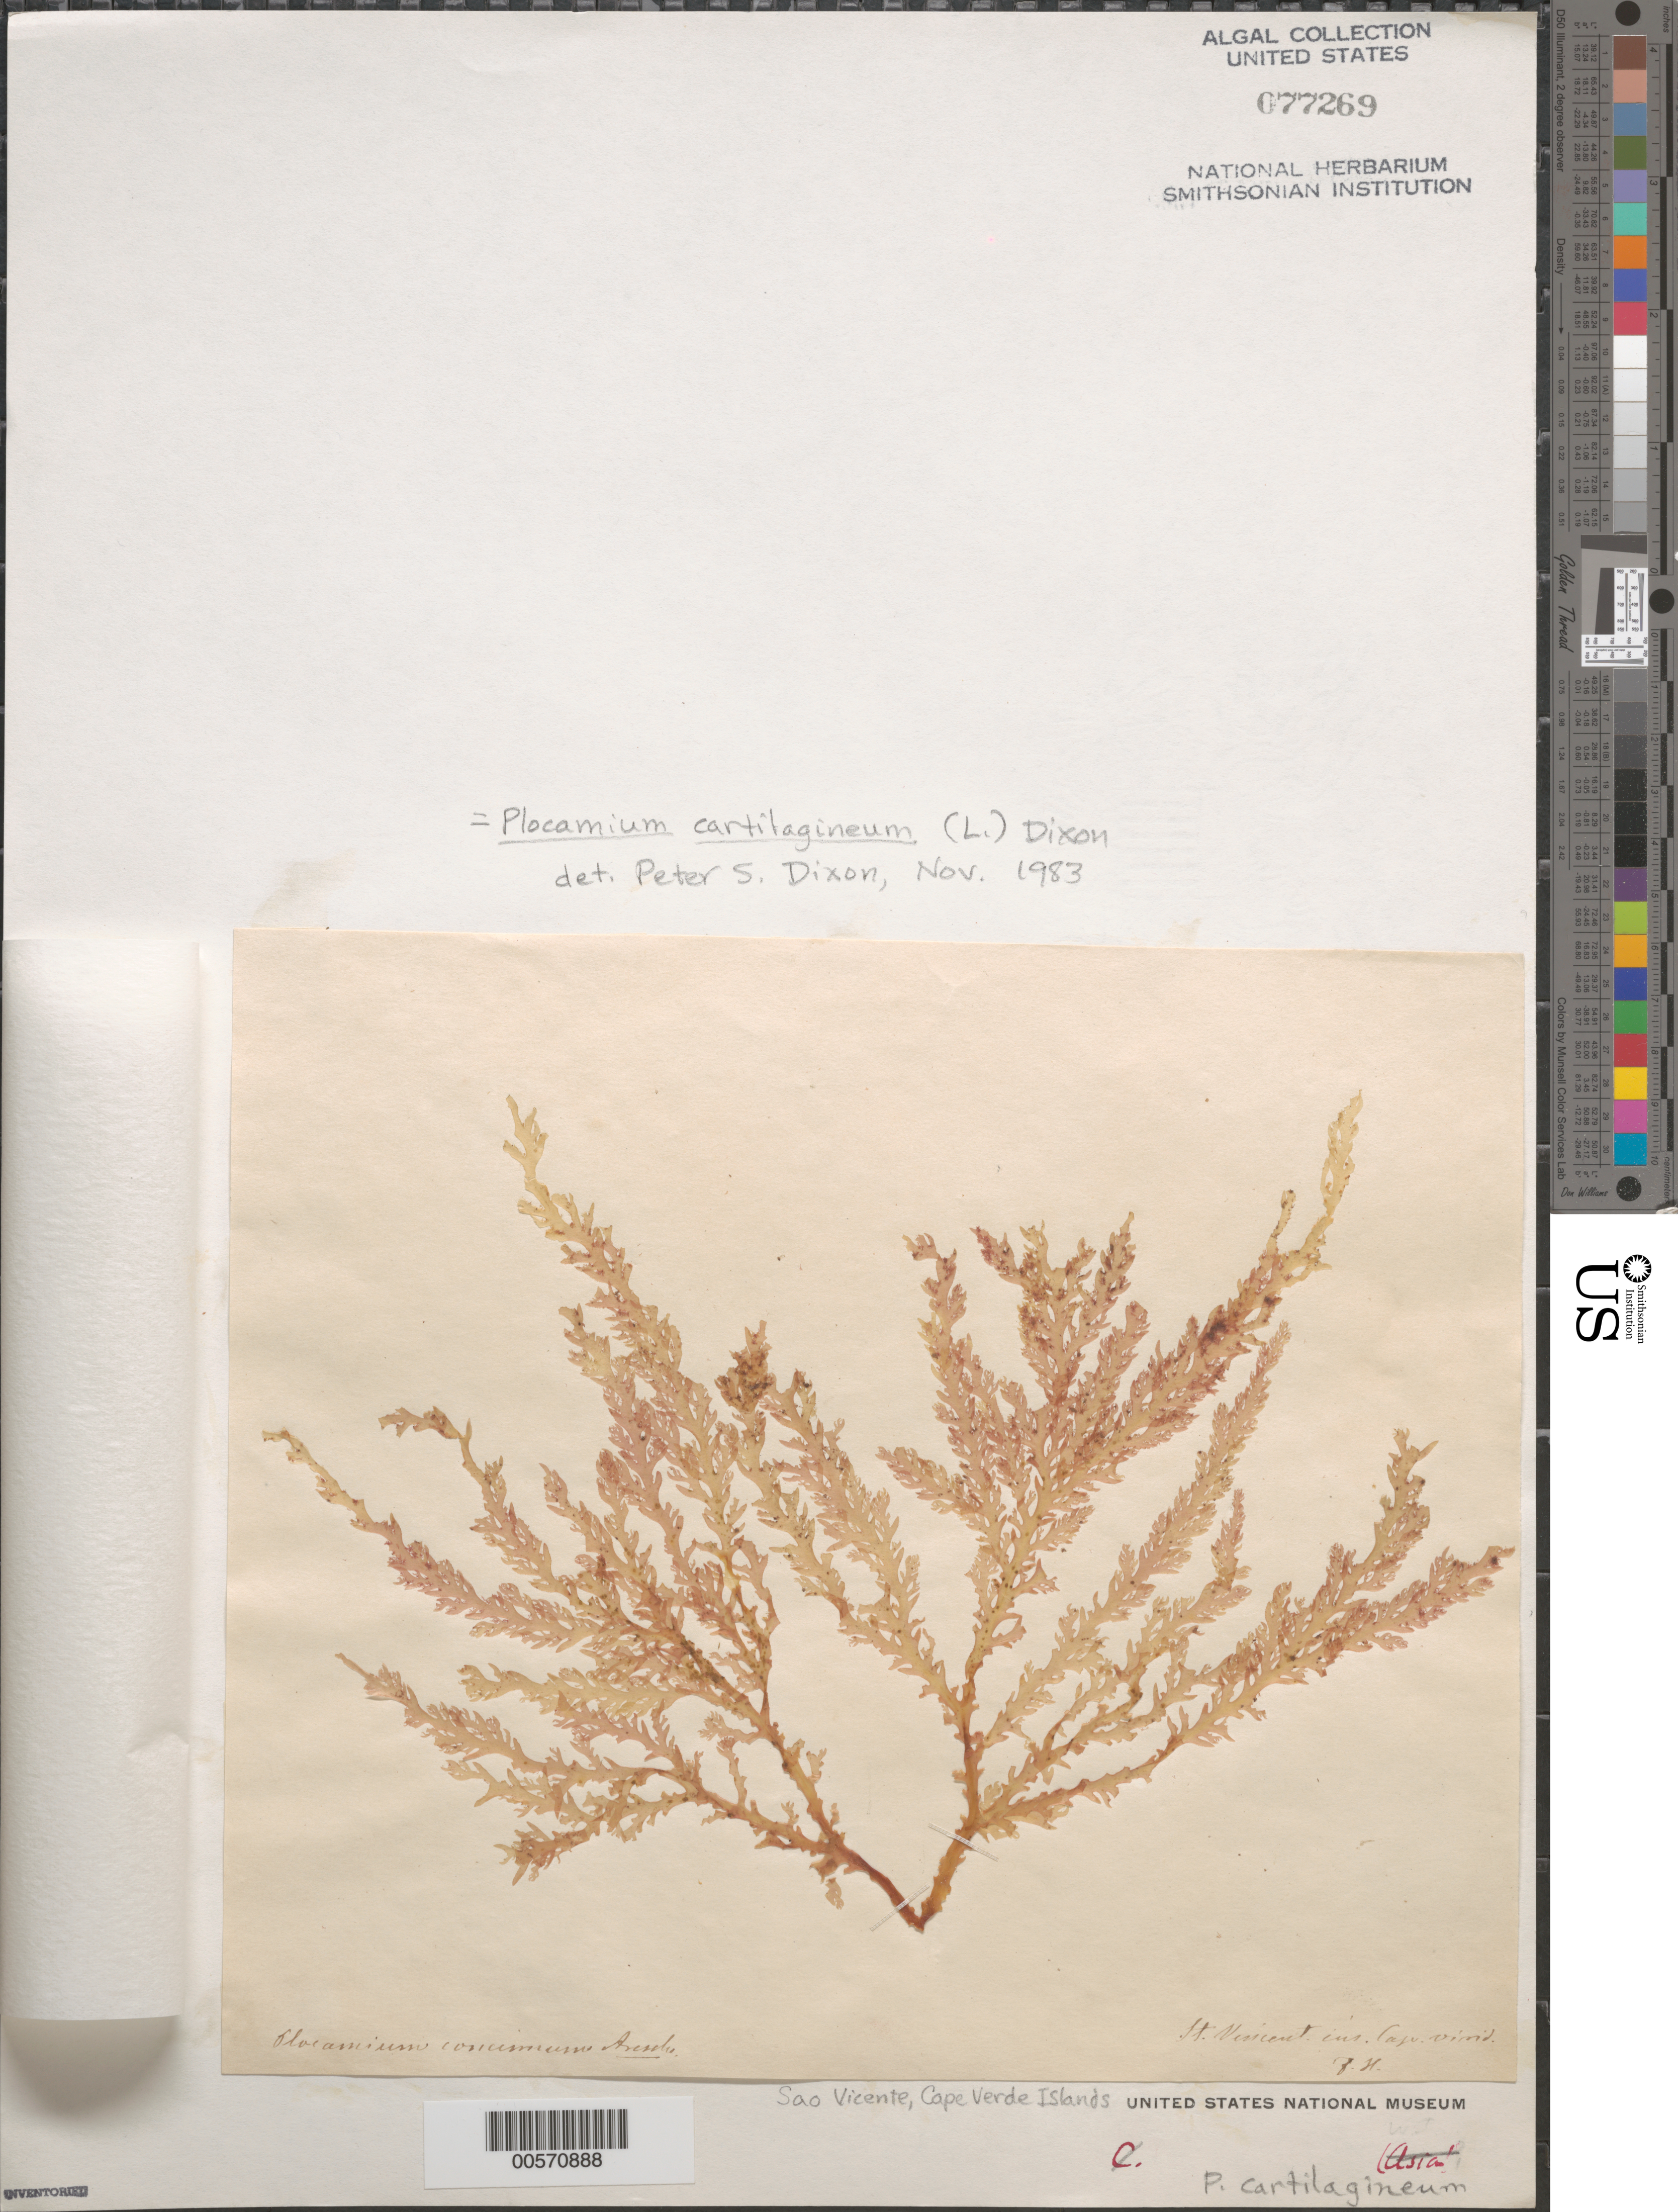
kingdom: Plantae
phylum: Rhodophyta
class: Florideophyceae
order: Plocamiales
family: Plocamiaceae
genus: Plocamium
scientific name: Plocamium cartilagineum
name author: (L.) P.S. Dixon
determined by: Dixon, P. S.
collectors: F. H.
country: Cape Verde Islands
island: Sao Vicente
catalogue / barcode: US 77269